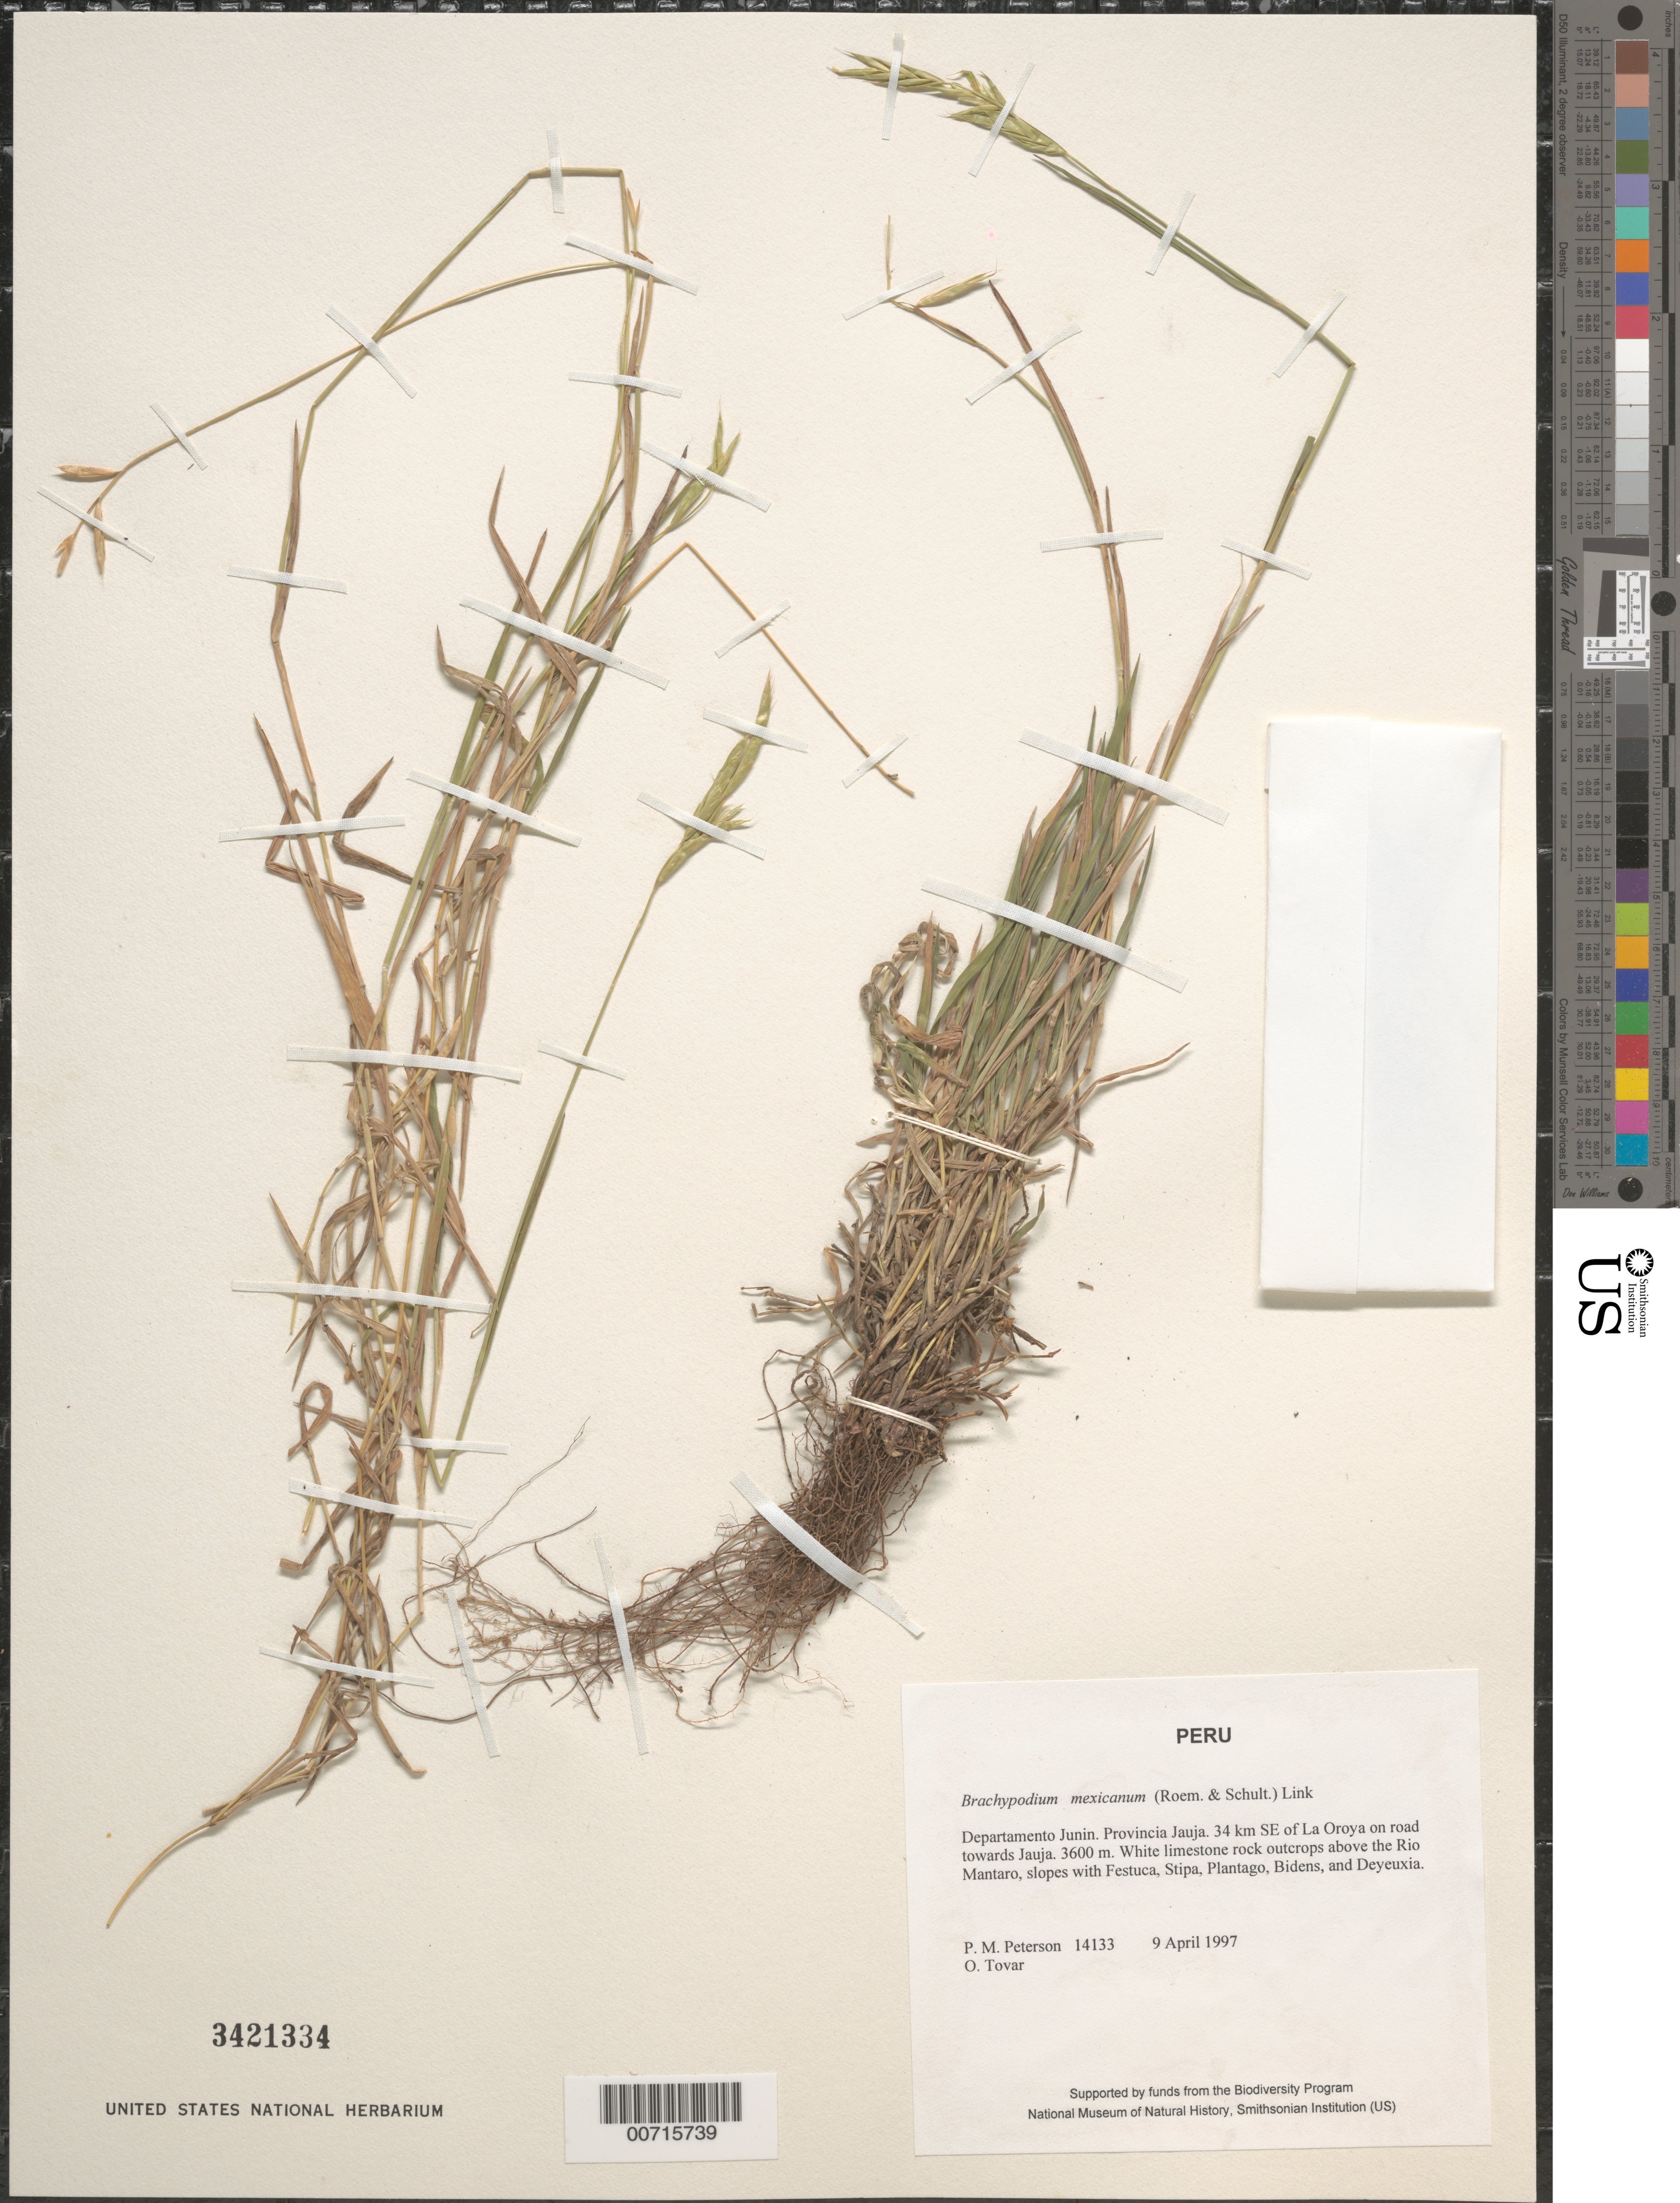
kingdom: Plantae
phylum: Tracheophyta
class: Liliopsida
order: Poales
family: Poaceae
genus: Brachypodium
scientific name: Brachypodium mexicanum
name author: (Roem. & Schult.) Link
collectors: P. M. Peterson & Ó. Tovar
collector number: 14133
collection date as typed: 09 Apr 1997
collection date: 1997-04-09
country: Peru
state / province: Junín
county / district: Jauja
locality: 34 km SE of La Oroya on road towards Jauja.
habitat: White limestone rock outcrops above the Rio Mantaro, slopes with Festuca, Stipa, Plantago, Bidens, and Deyeuxia.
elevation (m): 3600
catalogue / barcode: US 3421334